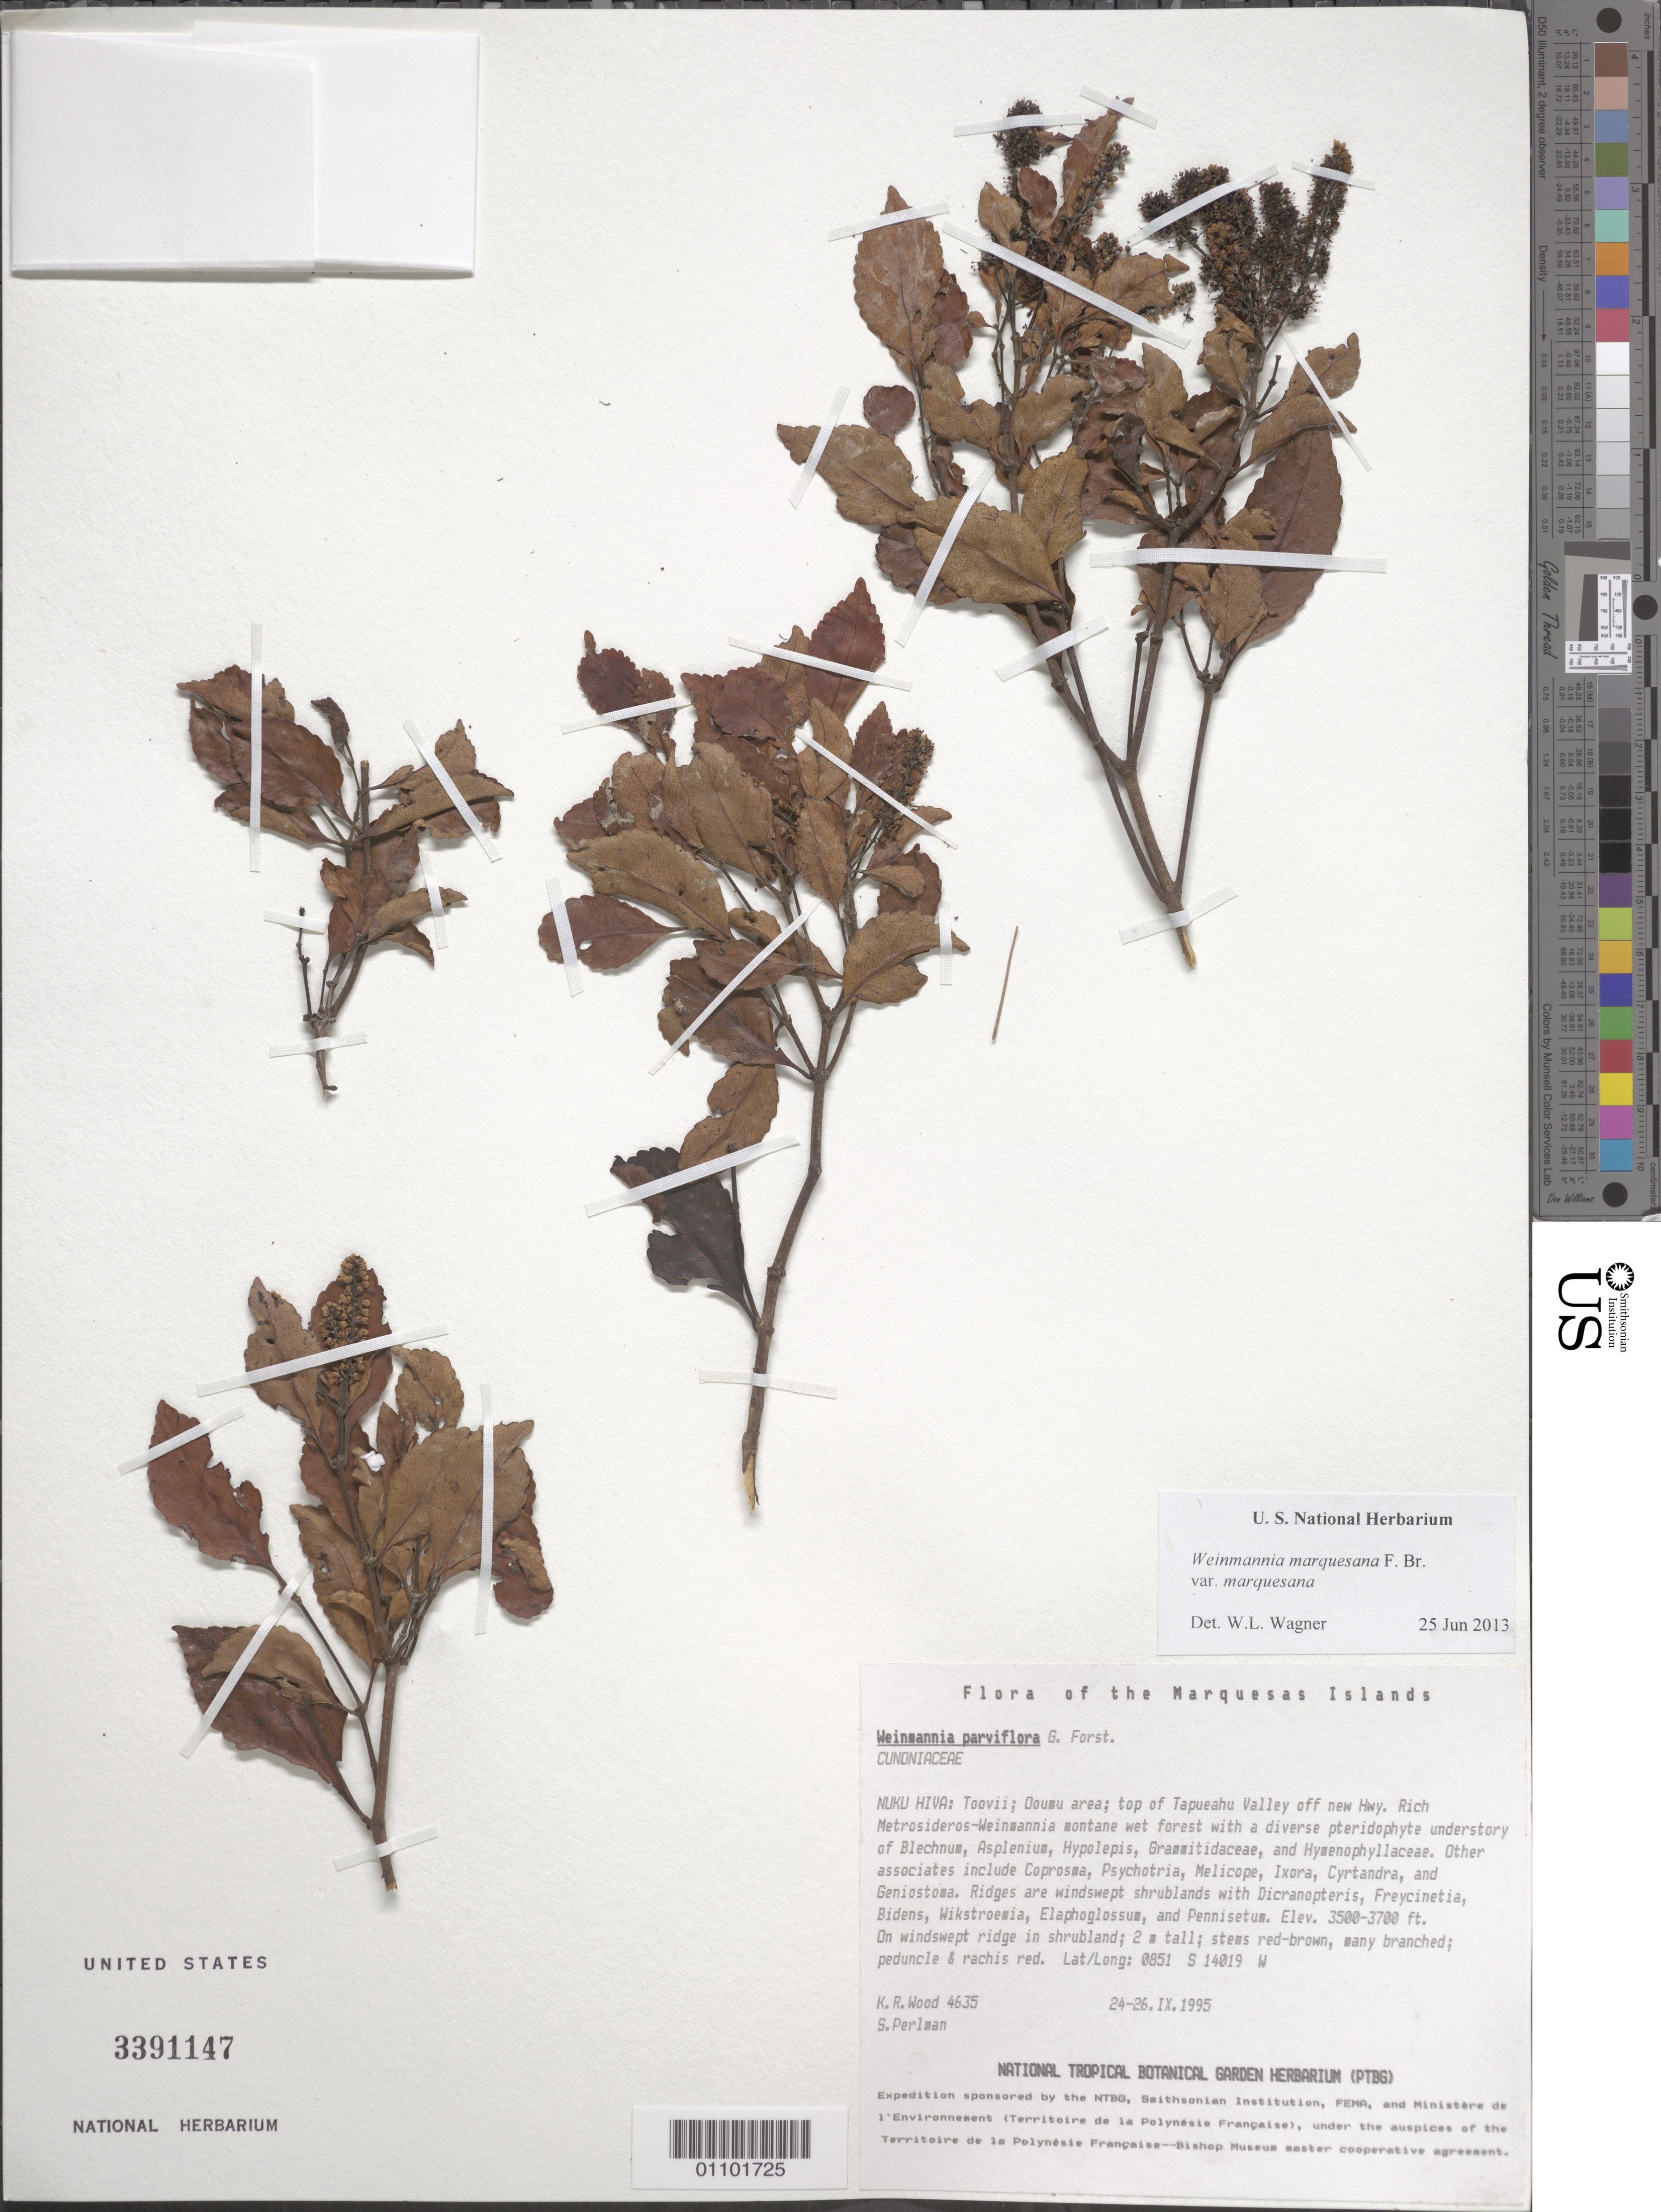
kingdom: Plantae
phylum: Tracheophyta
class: Magnoliopsida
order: Oxalidales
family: Cunoniaceae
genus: Pterophylla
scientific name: Pterophylla marquesana var. marquesana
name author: (F. Br.) Pillon & H.C. Hopkins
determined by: Wagner, W. L., (BOT), Smithsonian Institution - National Museum of Natural History (UNITED STATES)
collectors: K. R. Wood & S. P. Perlman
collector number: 4635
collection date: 1995-09-24/1995-09-26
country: French Polynesia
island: Nuku Hiva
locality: Toovii, Ooumu area, top of Tapueahu Valley off new hwy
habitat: Metrosideros-Weinmannia montane wet forests w/ diverse pteridophyte understory (Blechnum, Asplenium, Hypolepis, Grammitidaceae, Hymenophyllaceae)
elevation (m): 1067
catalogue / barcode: US 3391147